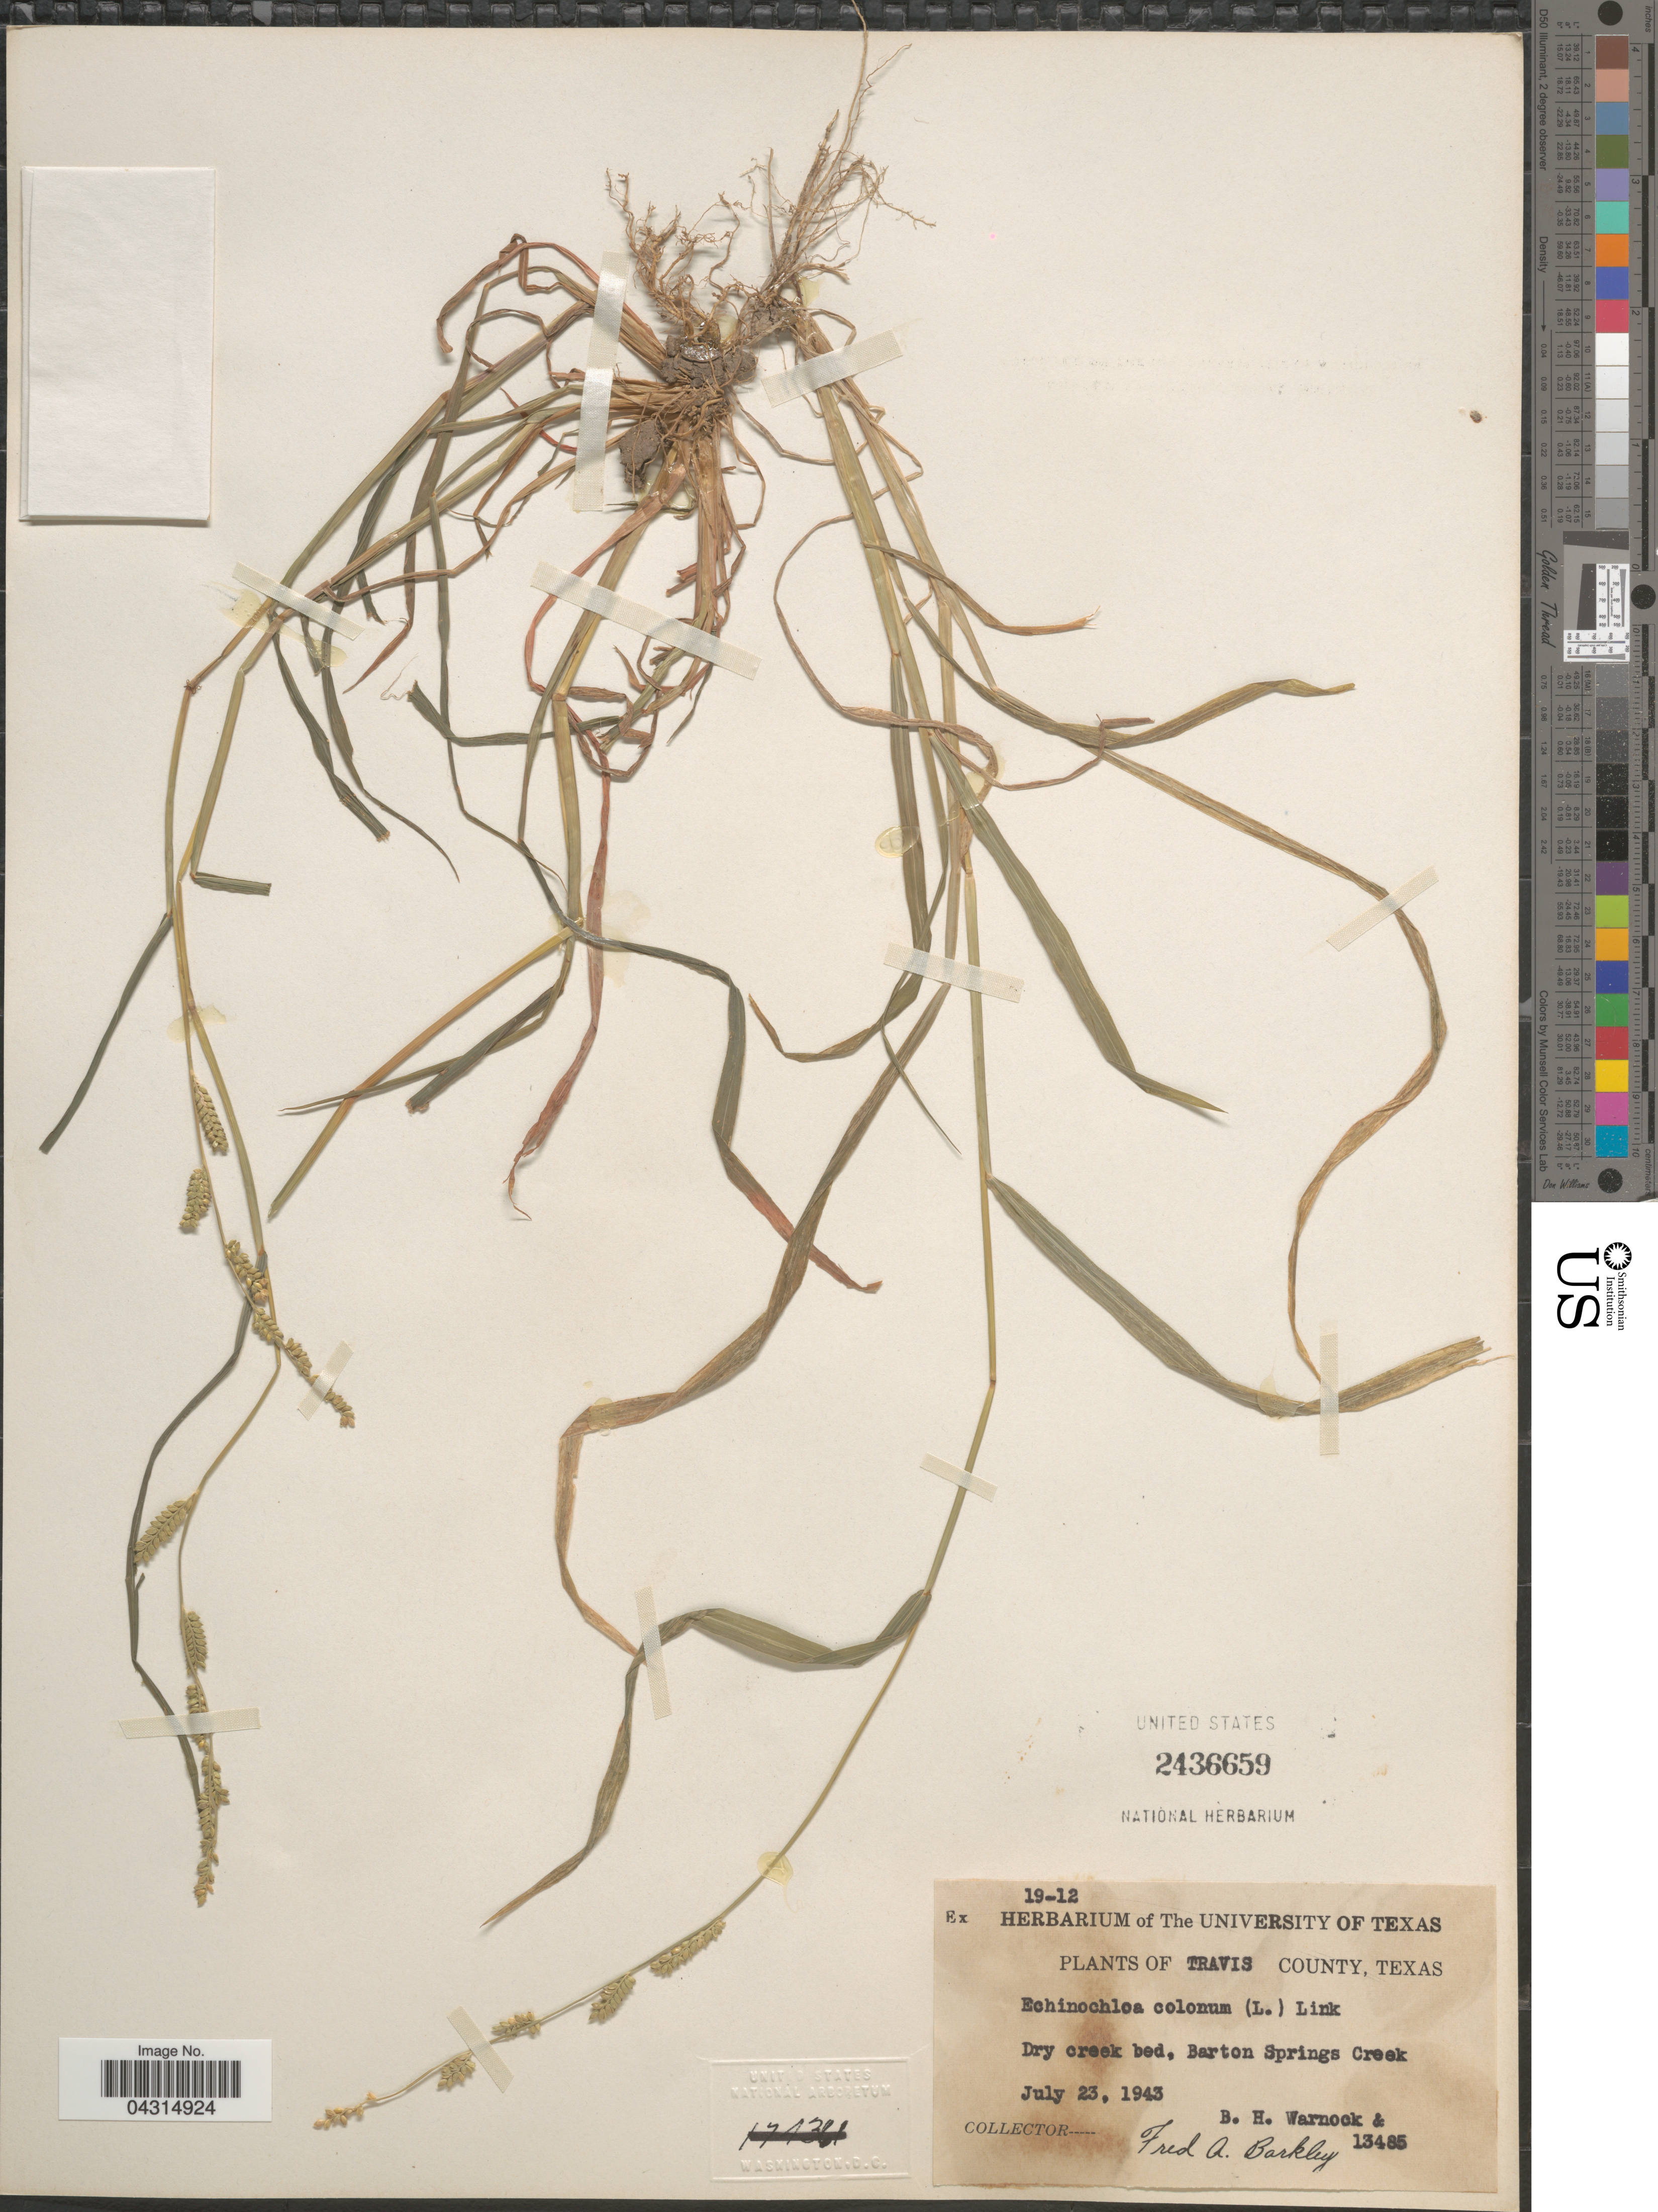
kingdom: Plantae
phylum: Tracheophyta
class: Liliopsida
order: Poales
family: Poaceae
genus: Echinochloa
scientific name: Echinochloa colona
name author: (L.) Link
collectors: B. H. Warnock & F. A. Barkley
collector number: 13485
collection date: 1943-07-23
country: United States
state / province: Texas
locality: Travis County. Dry creek bed, Barton Springs Creek.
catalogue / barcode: US 2436659